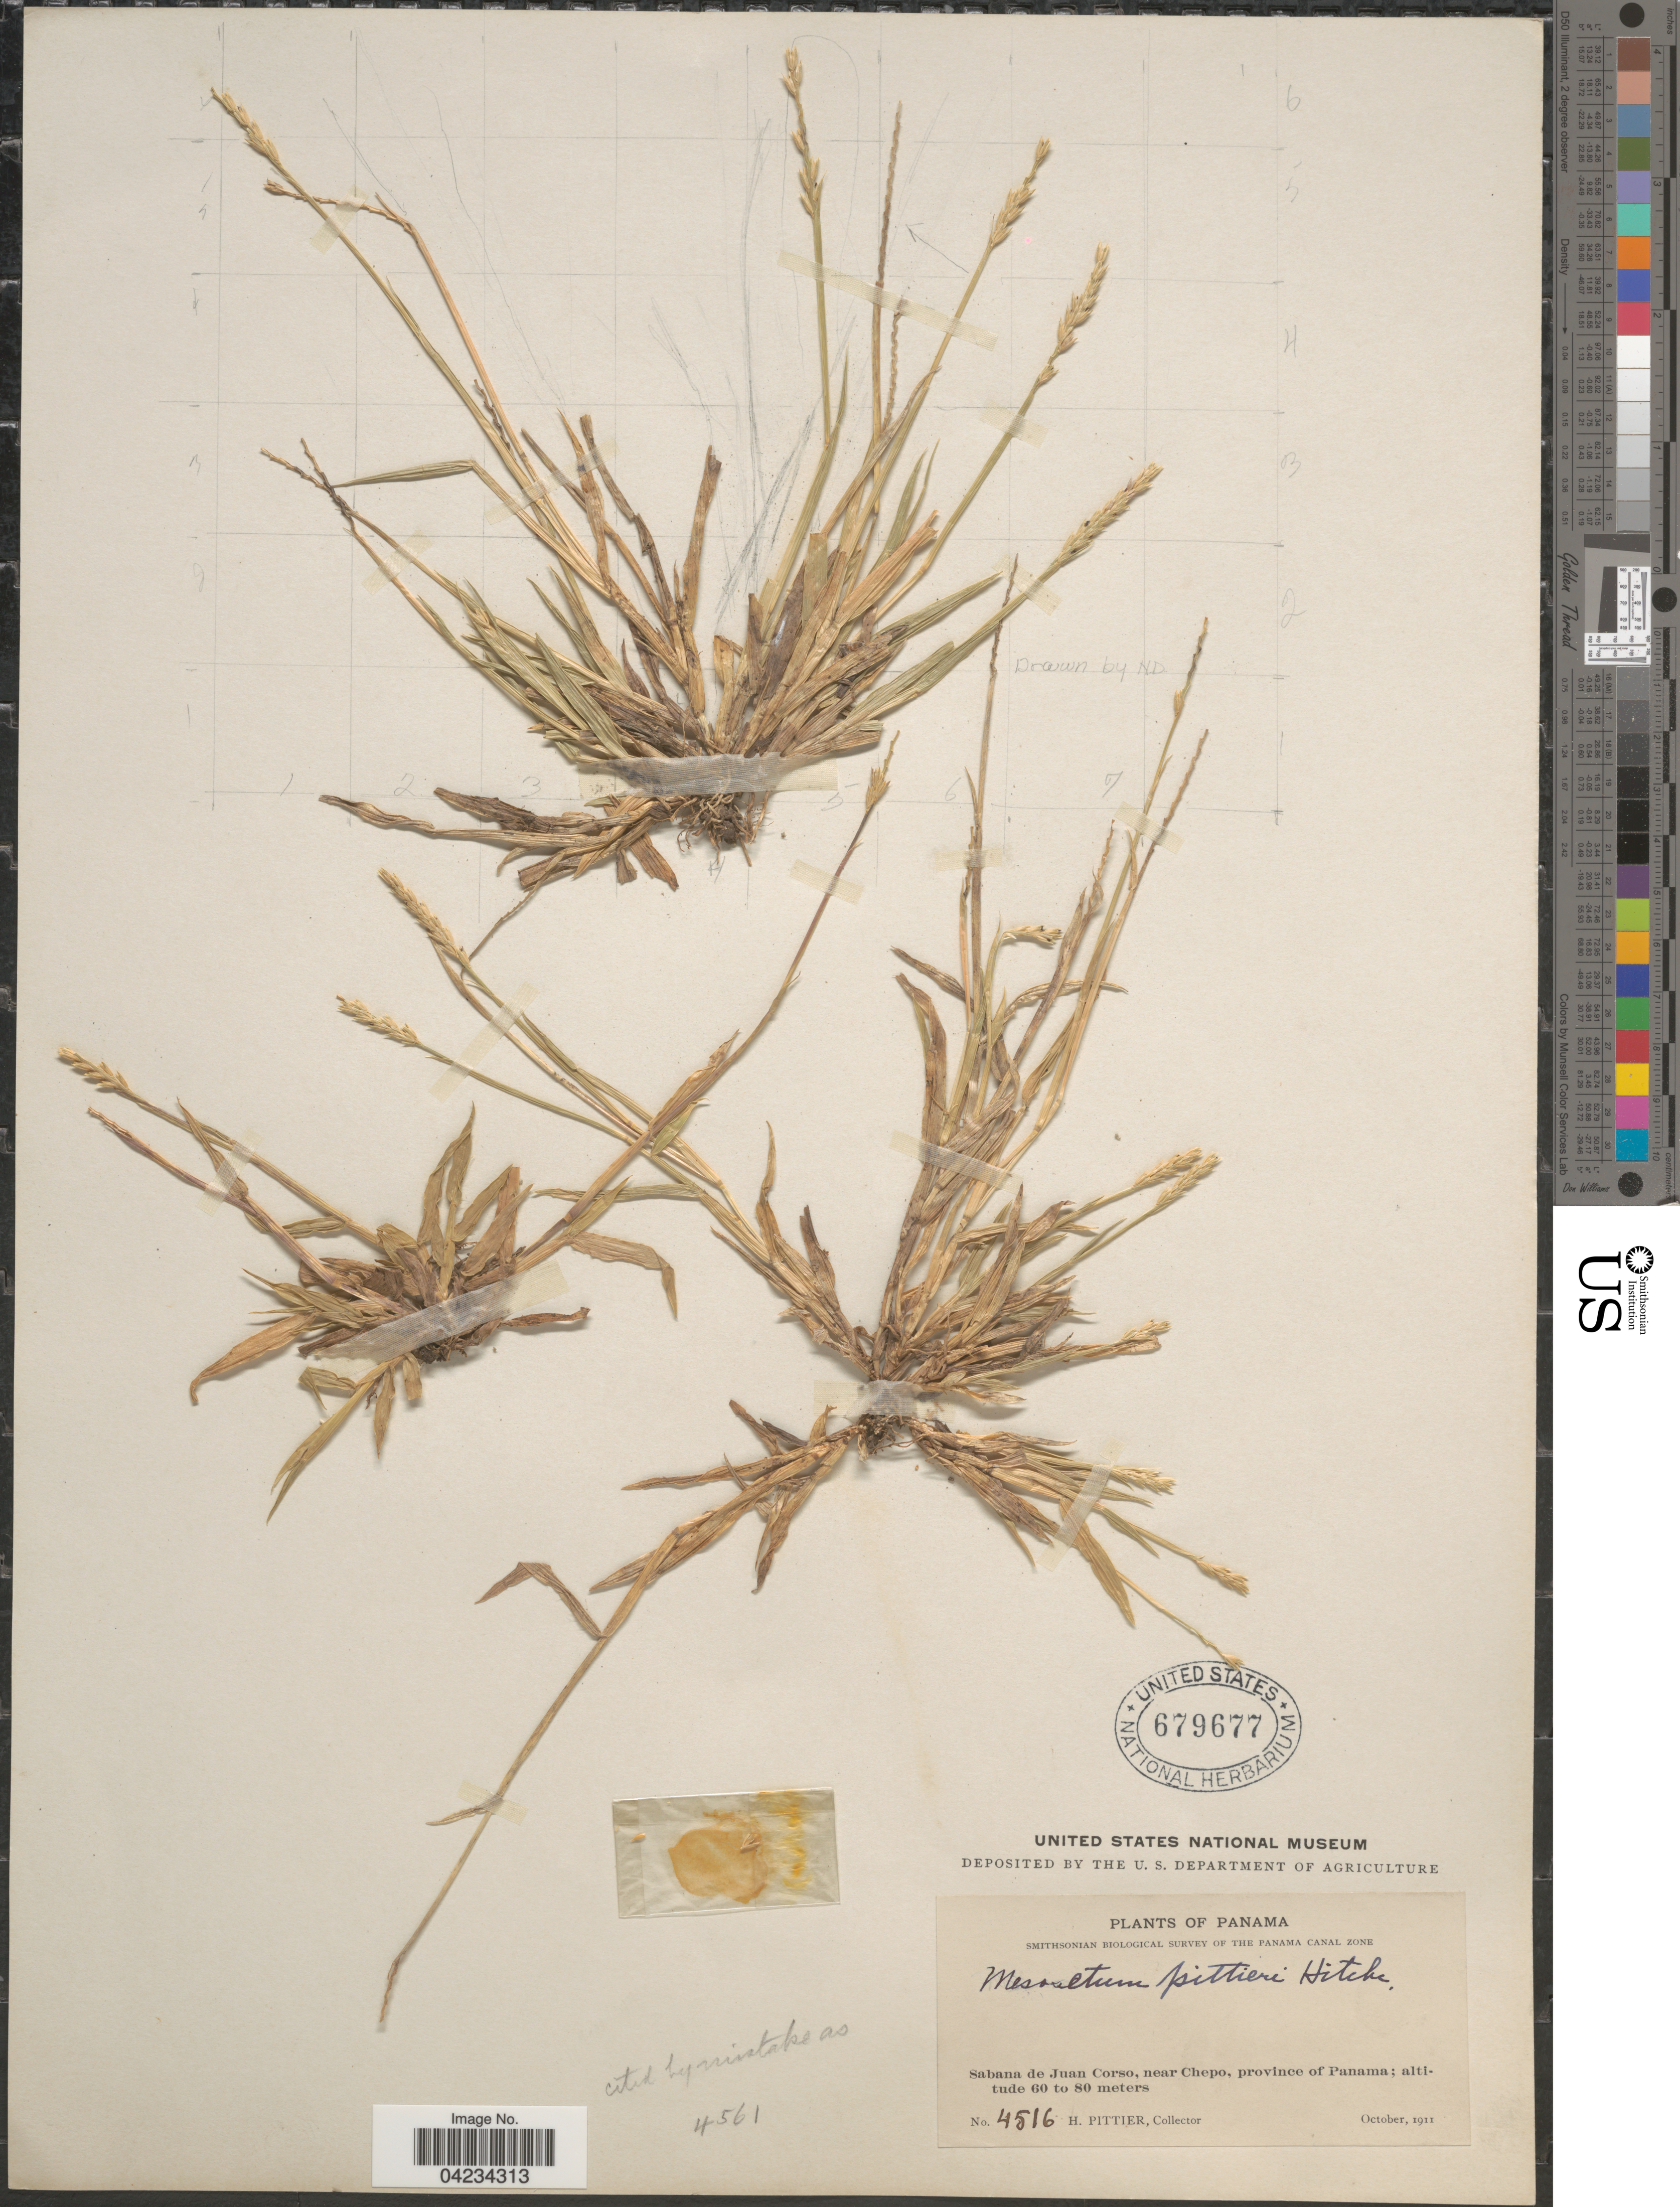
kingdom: Plantae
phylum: Tracheophyta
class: Liliopsida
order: Poales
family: Poaceae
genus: Mesosetum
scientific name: Mesosetum pittieri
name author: Hitchc.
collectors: H. F. Pittier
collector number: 4516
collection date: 1911-10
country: Panama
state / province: Panamá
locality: Smithsonian Biological Survey of the Panama Canal Zone. Sabana de Juan Corso, near Chepo.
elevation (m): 60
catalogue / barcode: US 679677